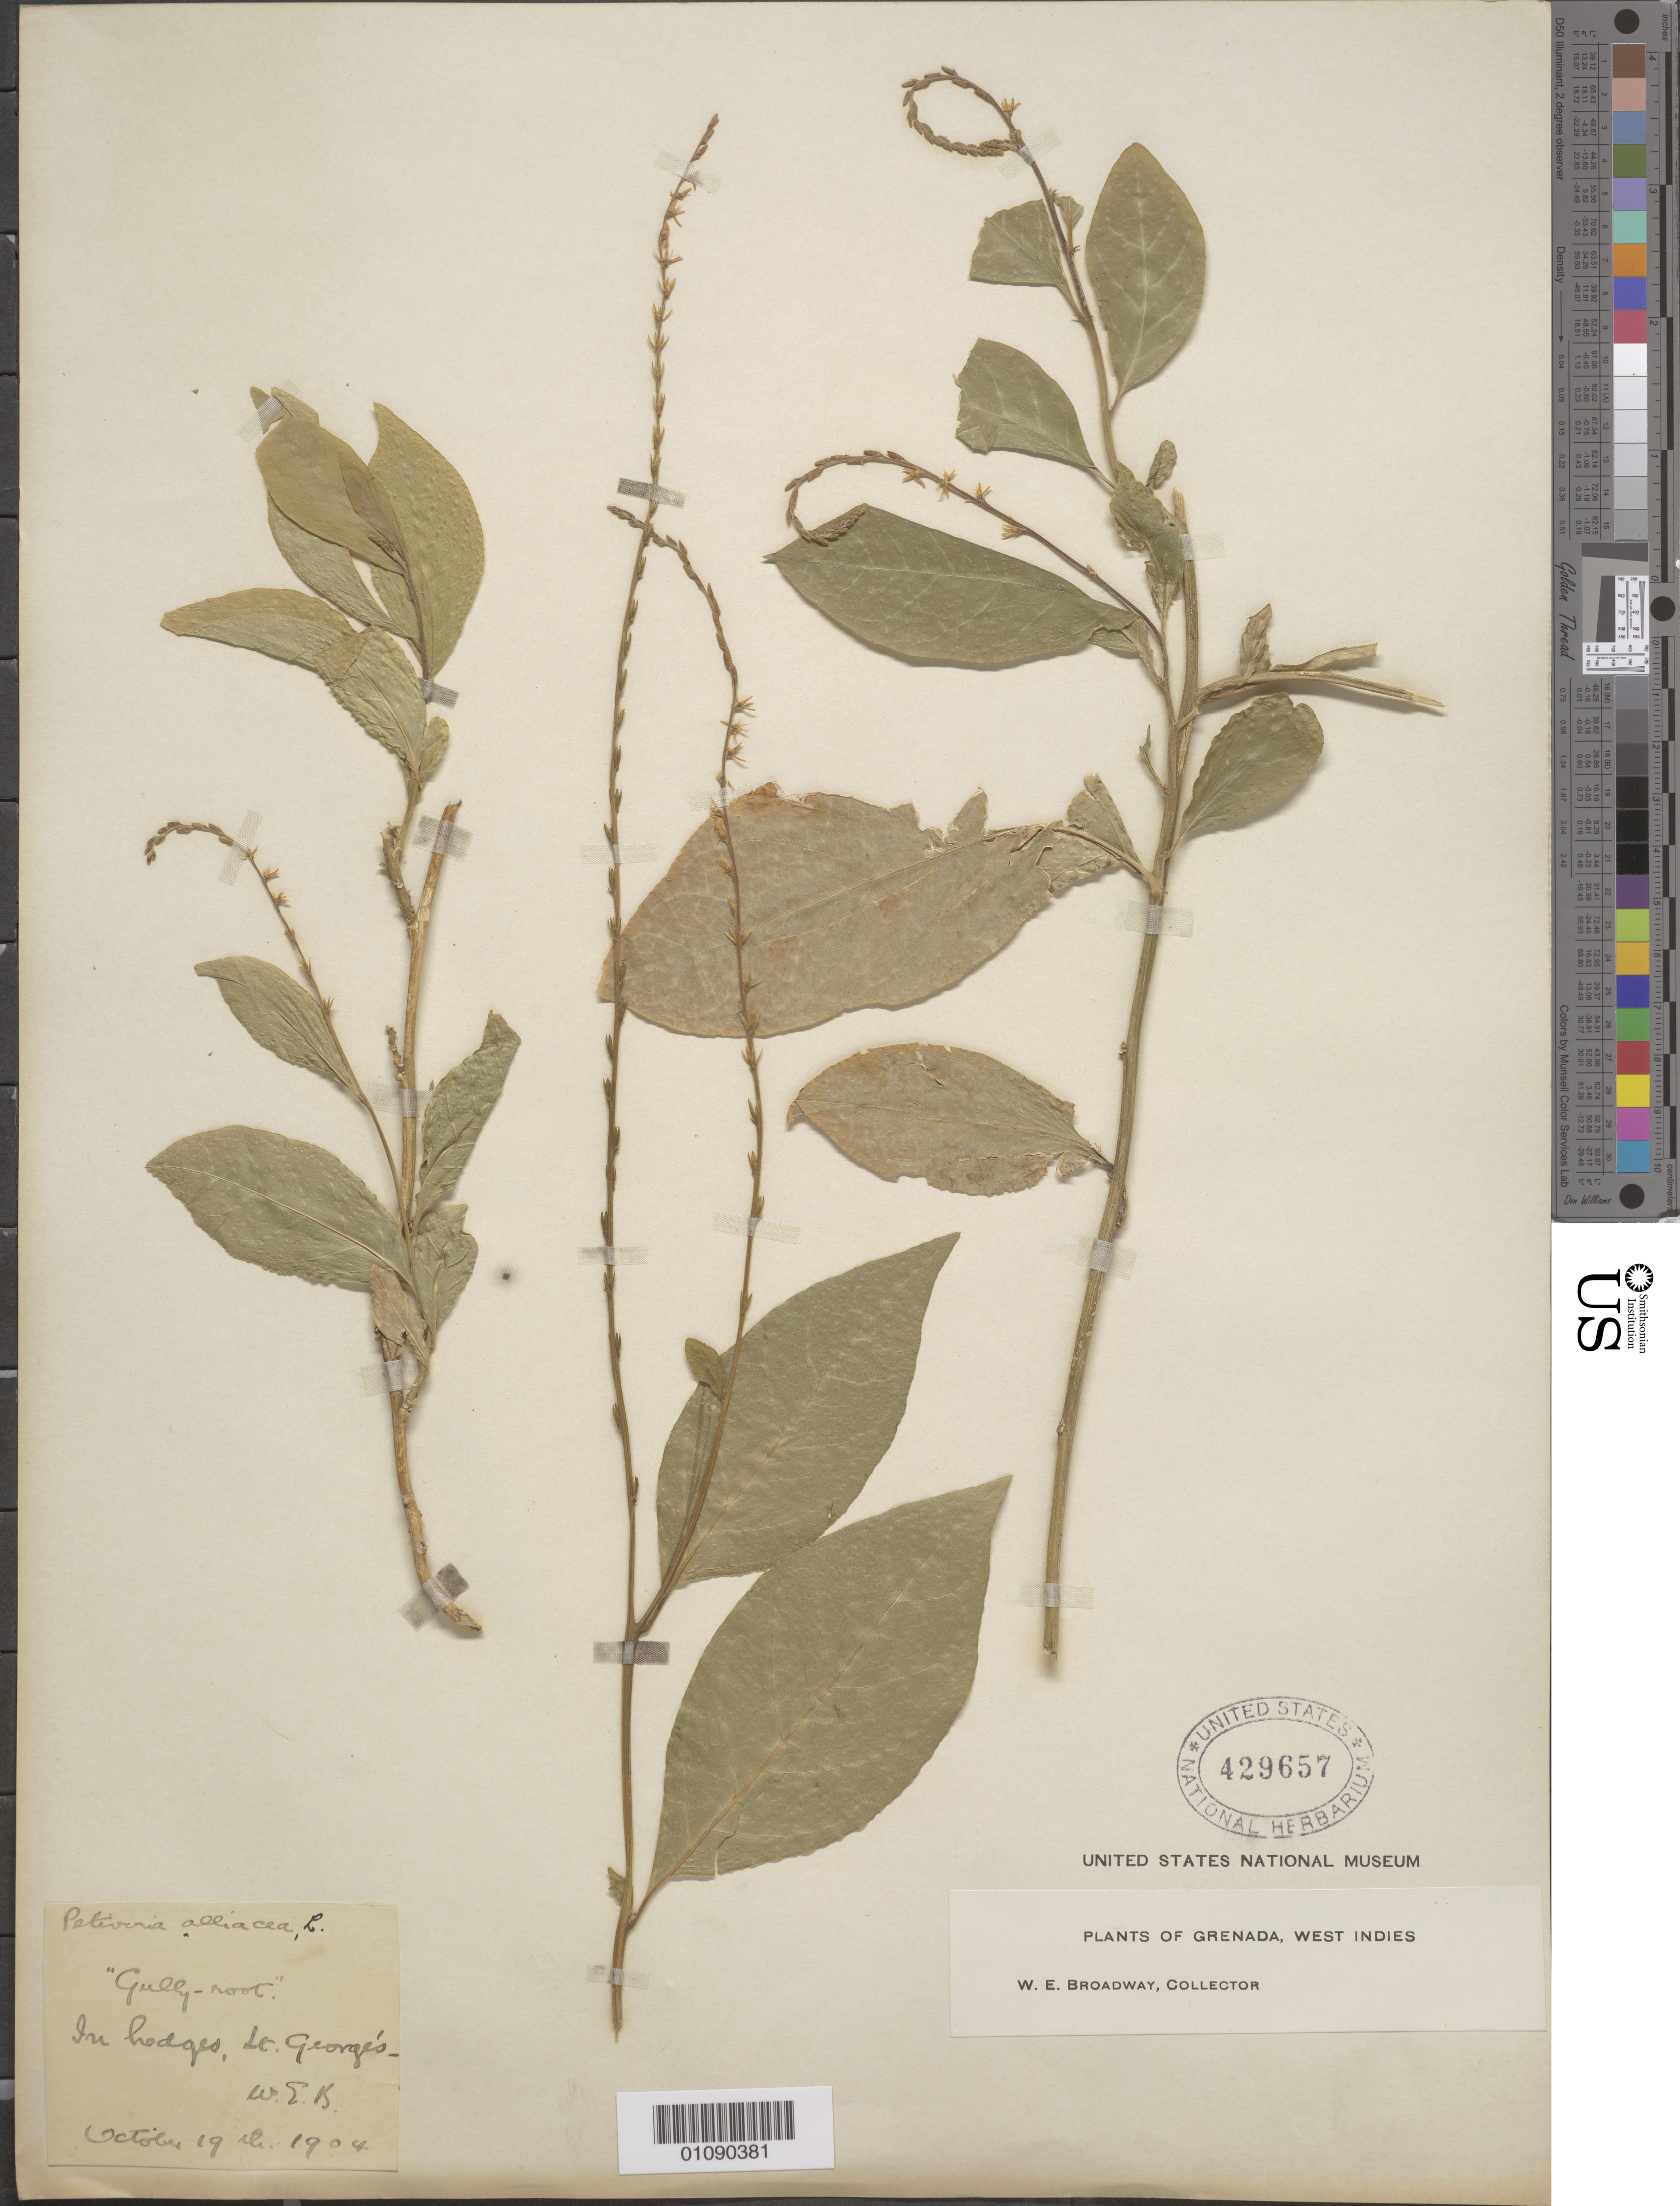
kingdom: Plantae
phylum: Tracheophyta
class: Magnoliopsida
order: Caryophyllales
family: Phytolaccaceae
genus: Petiveria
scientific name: Petiveria alliacea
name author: L.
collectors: W. E. Broadway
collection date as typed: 19 Oct 1904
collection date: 1904-10-19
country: Grenada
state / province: Saint George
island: Grenada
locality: St. George's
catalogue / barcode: US 429657